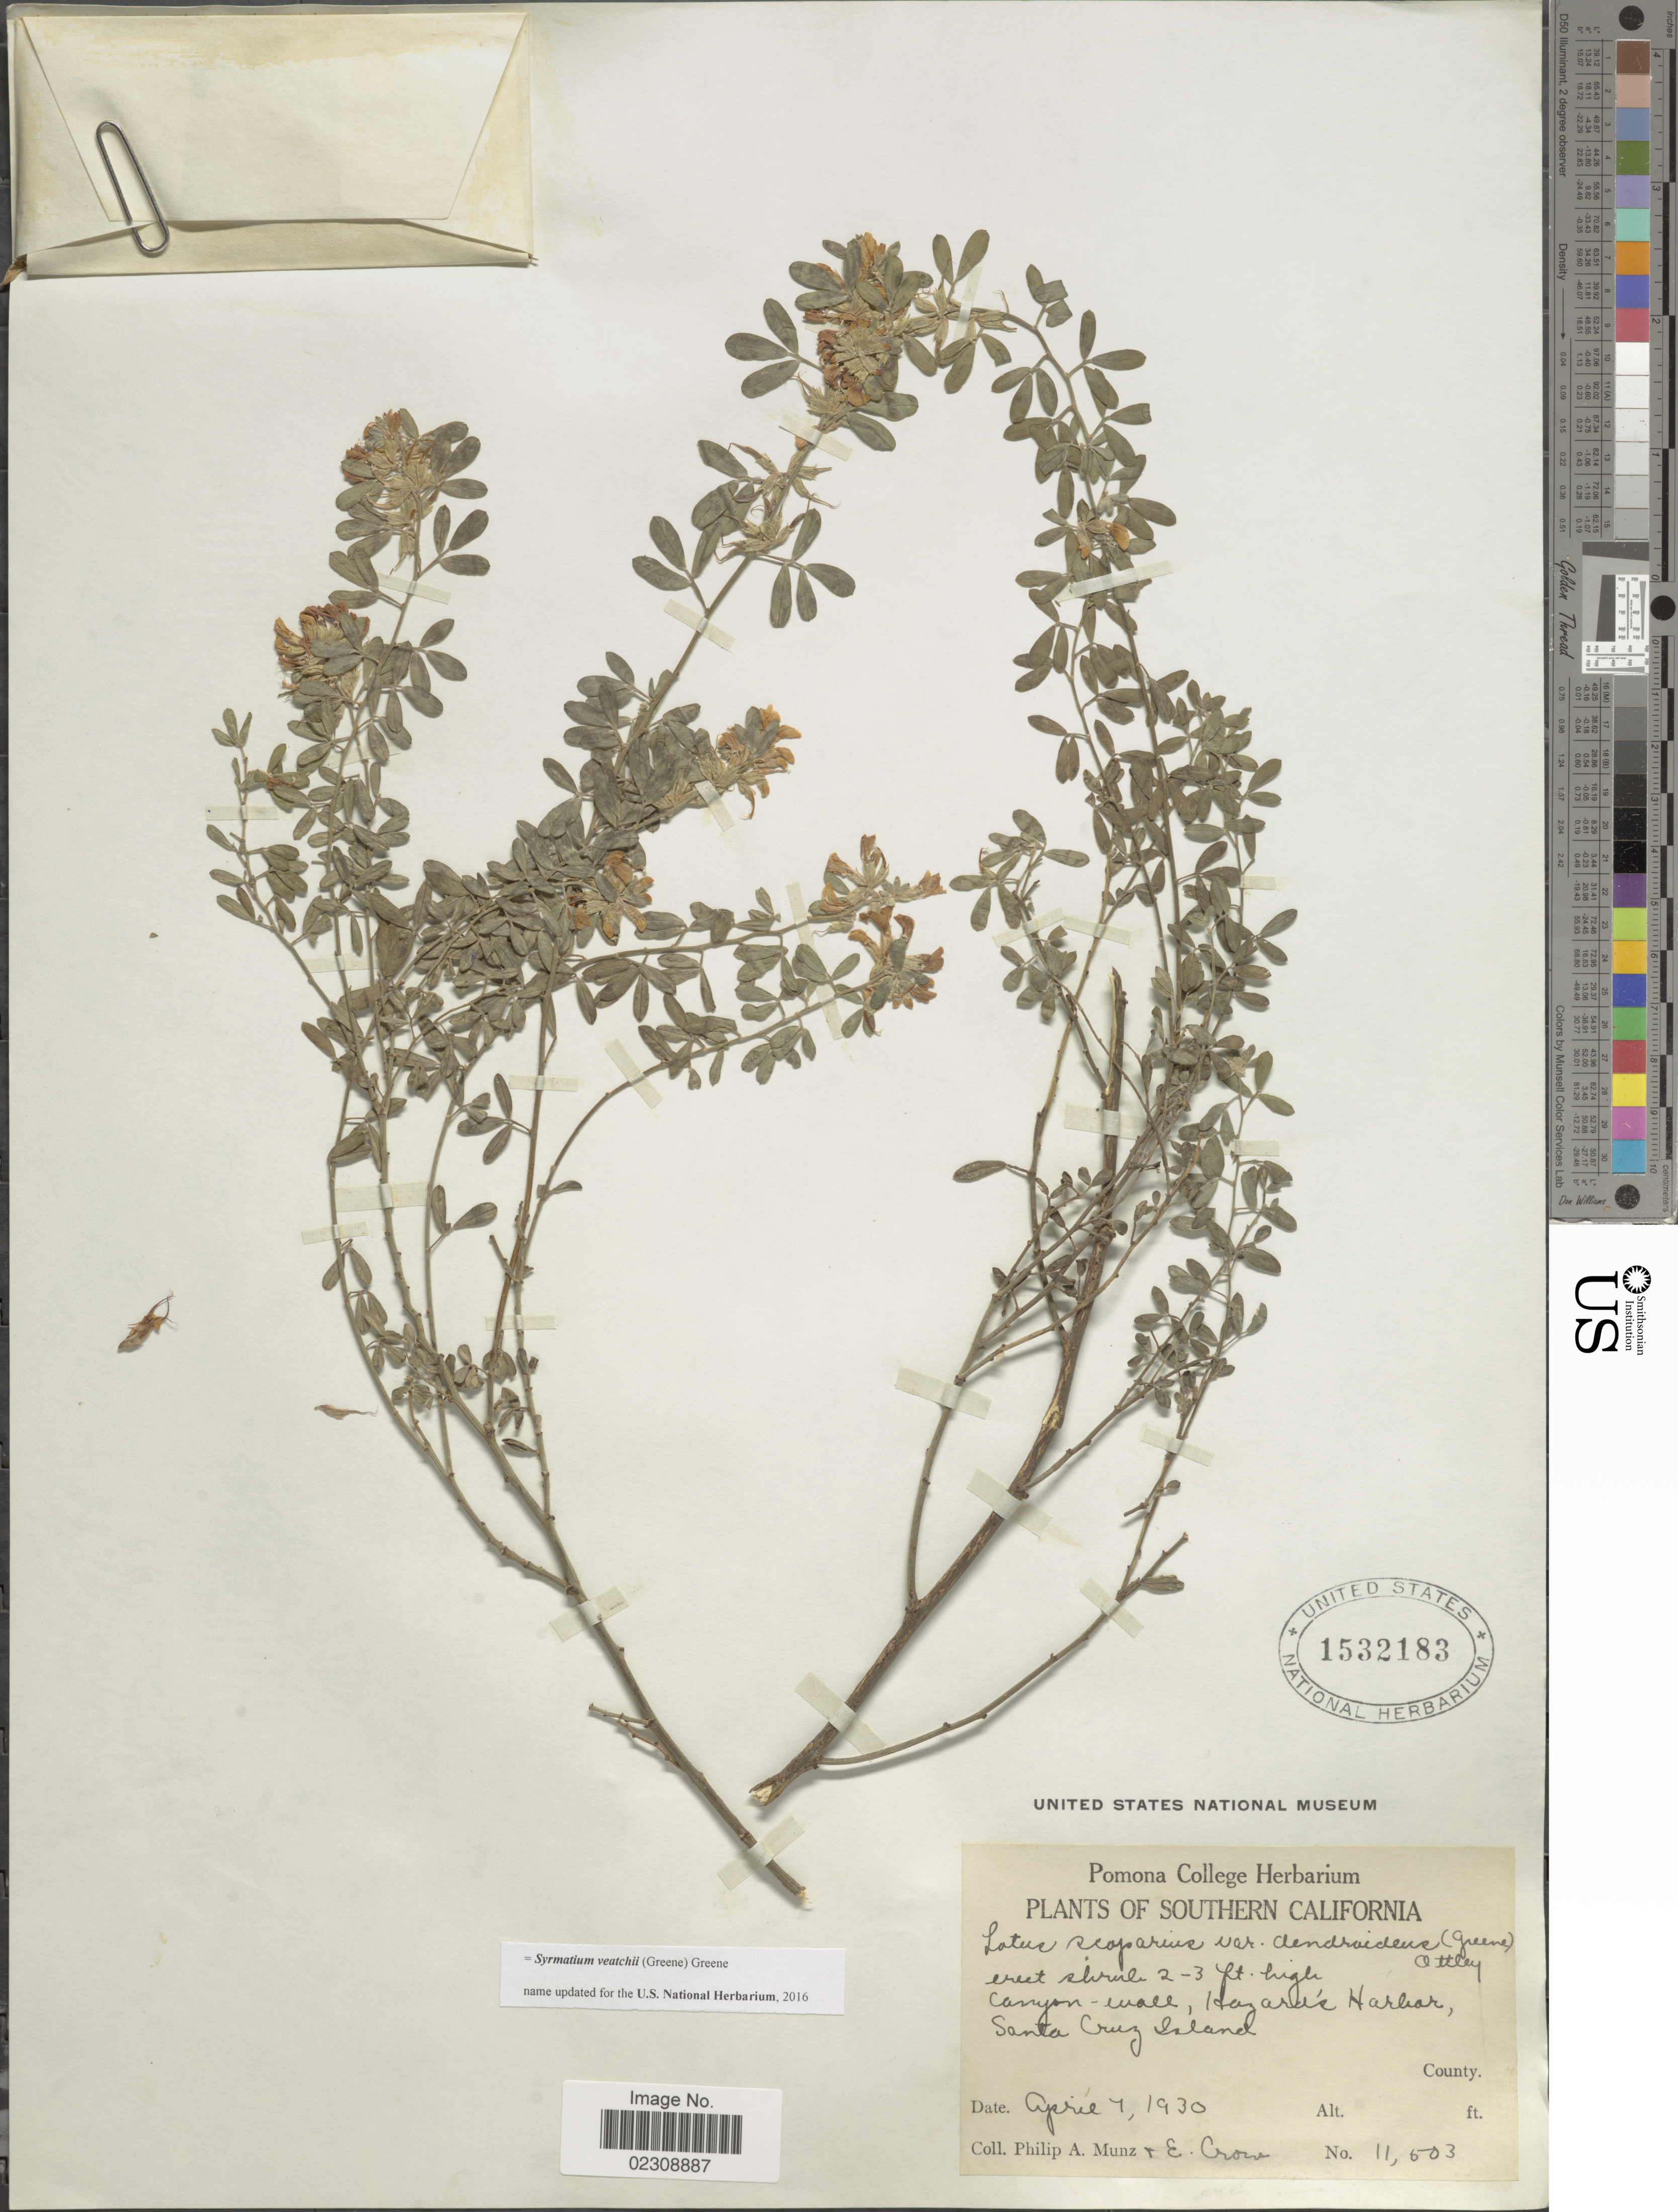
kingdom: Plantae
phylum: Tracheophyta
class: Magnoliopsida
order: Fabales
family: Fabaceae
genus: Syrmatium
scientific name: Syrmatium veatchii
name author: (Greene) Greene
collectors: P. A. Munz & E. Crow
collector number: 11503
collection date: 1930-04-07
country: United States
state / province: California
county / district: Santa Barbara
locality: Southern California. Canyon wall, Hazard's Harbor, Santa Cruz Island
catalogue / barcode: US 1532183